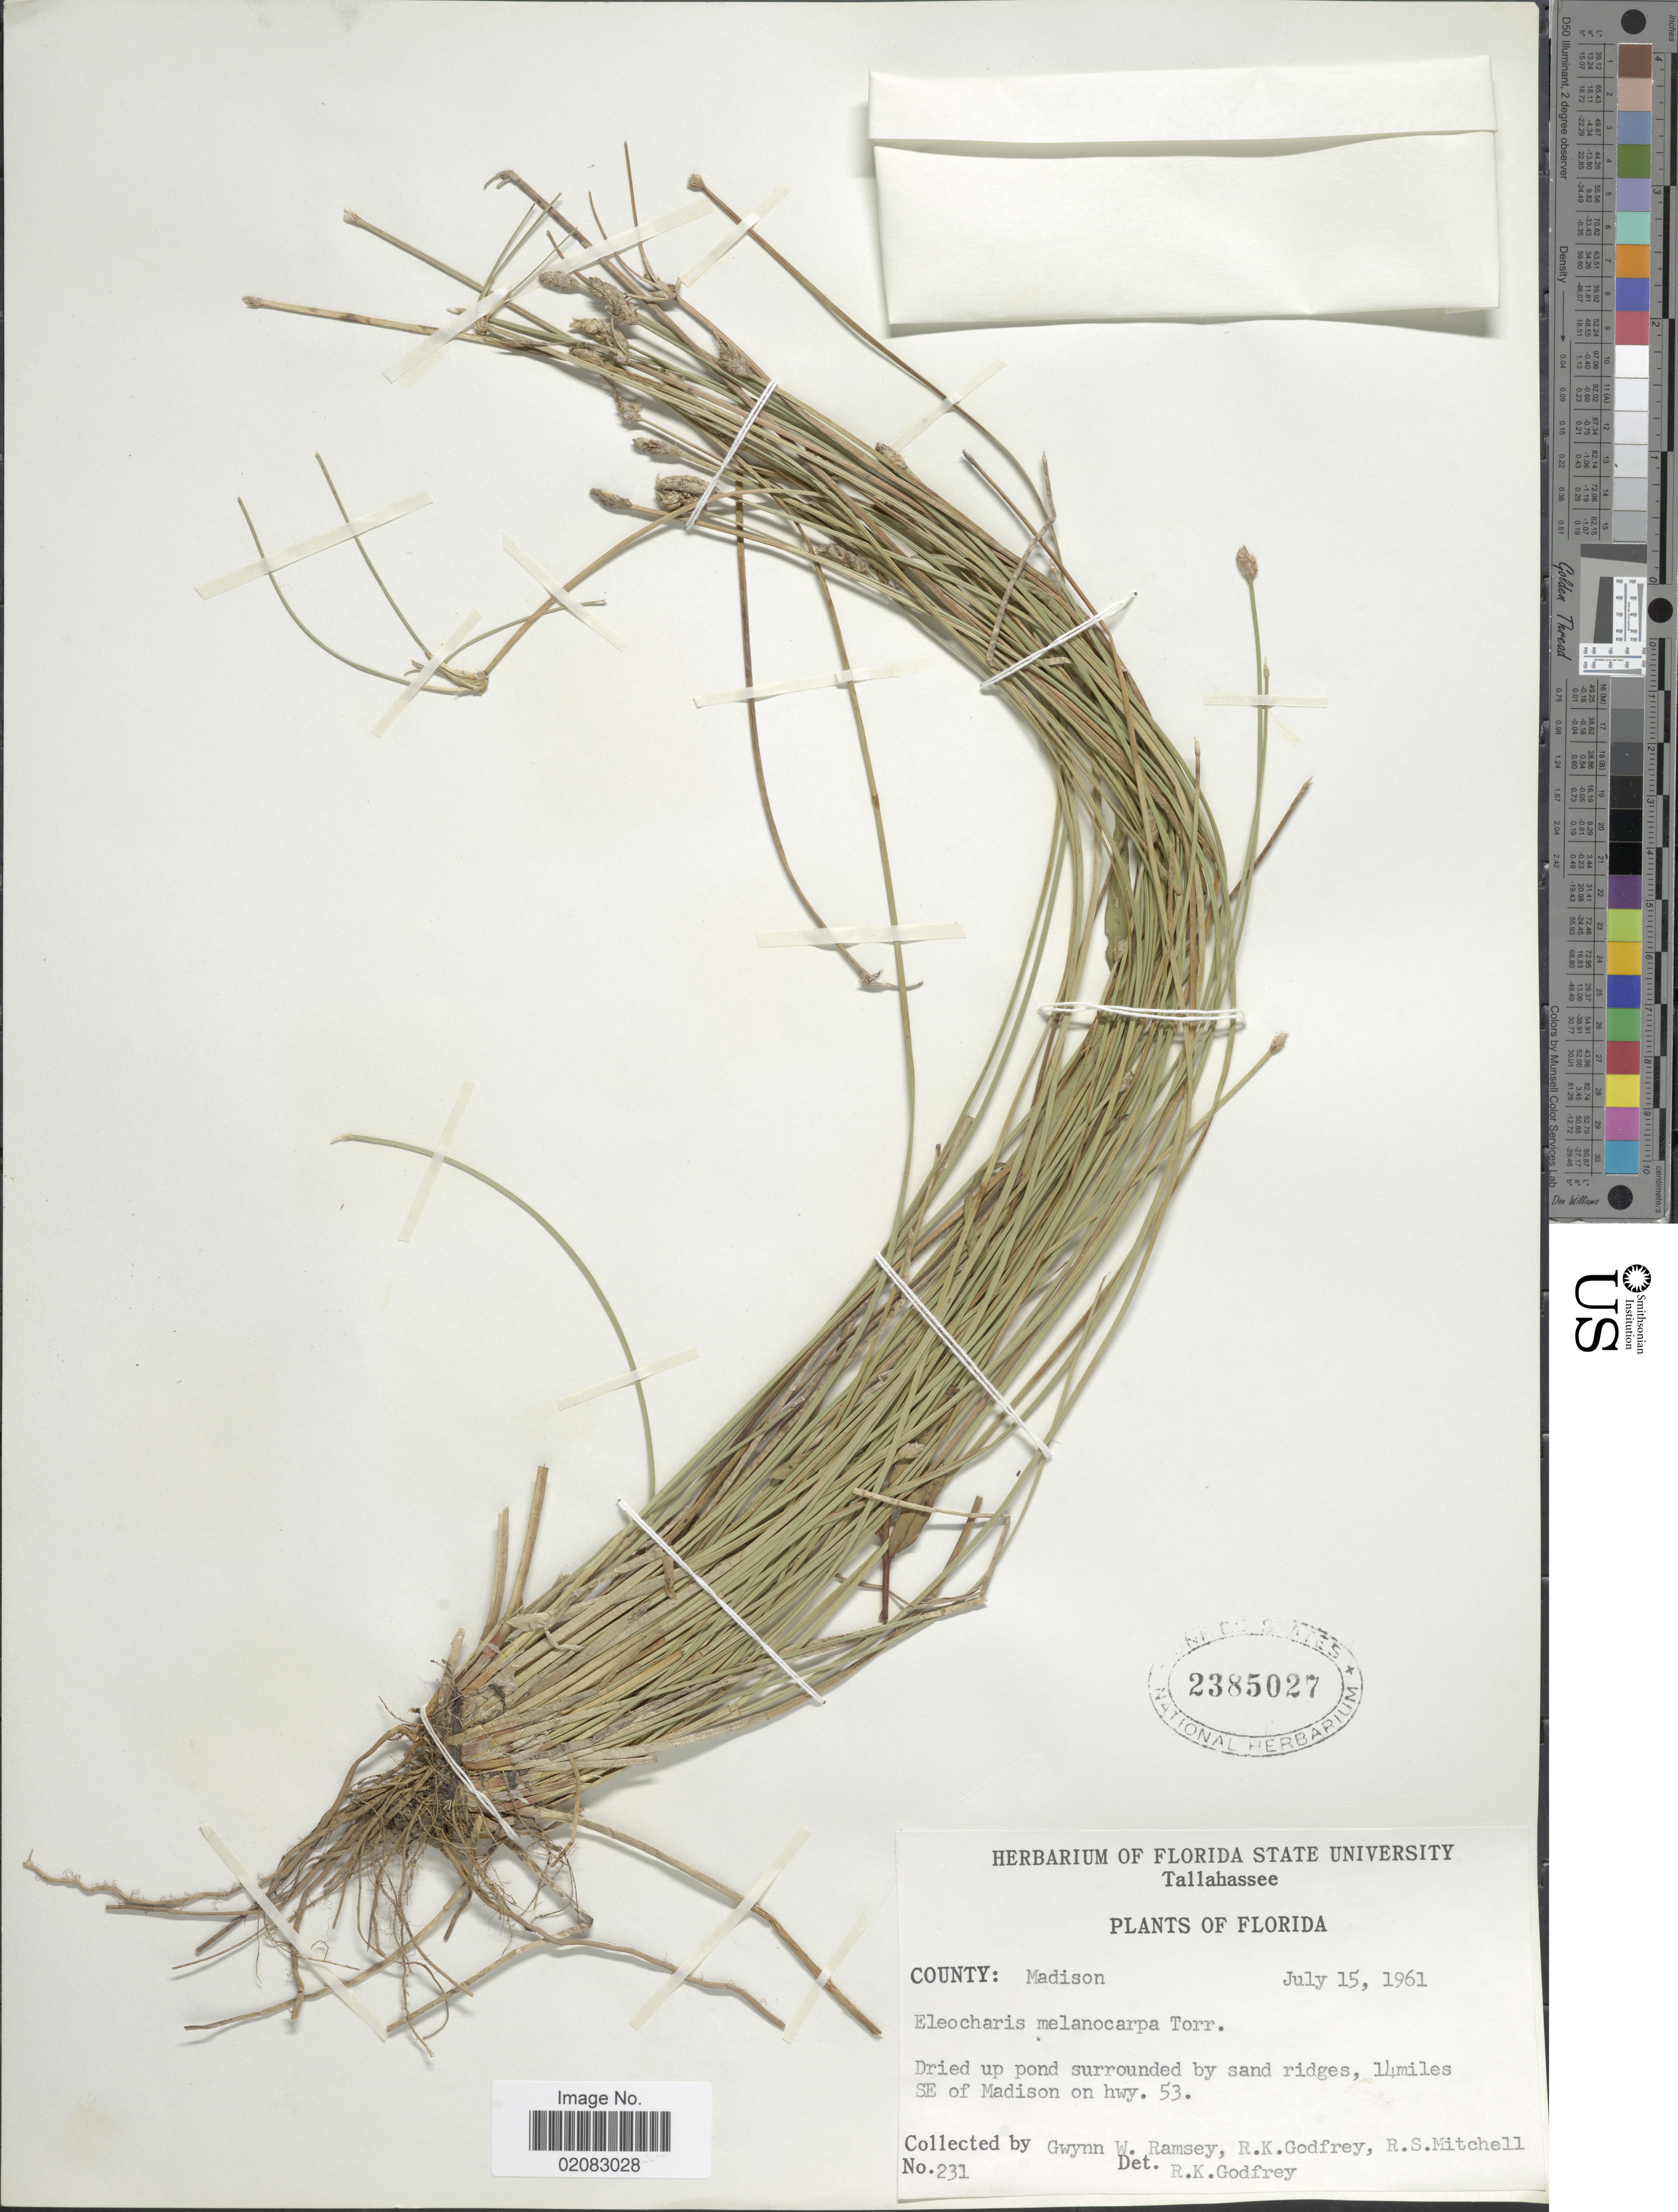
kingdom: Plantae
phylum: Tracheophyta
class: Liliopsida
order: Poales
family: Cyperaceae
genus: Eleocharis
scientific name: Eleocharis melanocarpa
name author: Torr.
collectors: G. Ramsey, R. K. Godfrey & R. S. Mitchell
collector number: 231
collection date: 1961-07-15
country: United States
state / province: Florida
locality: County: Madison, Dried up pond surrounded by sand ridges, 14miles SE of Madison on hwy 53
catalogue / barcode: US 2385027